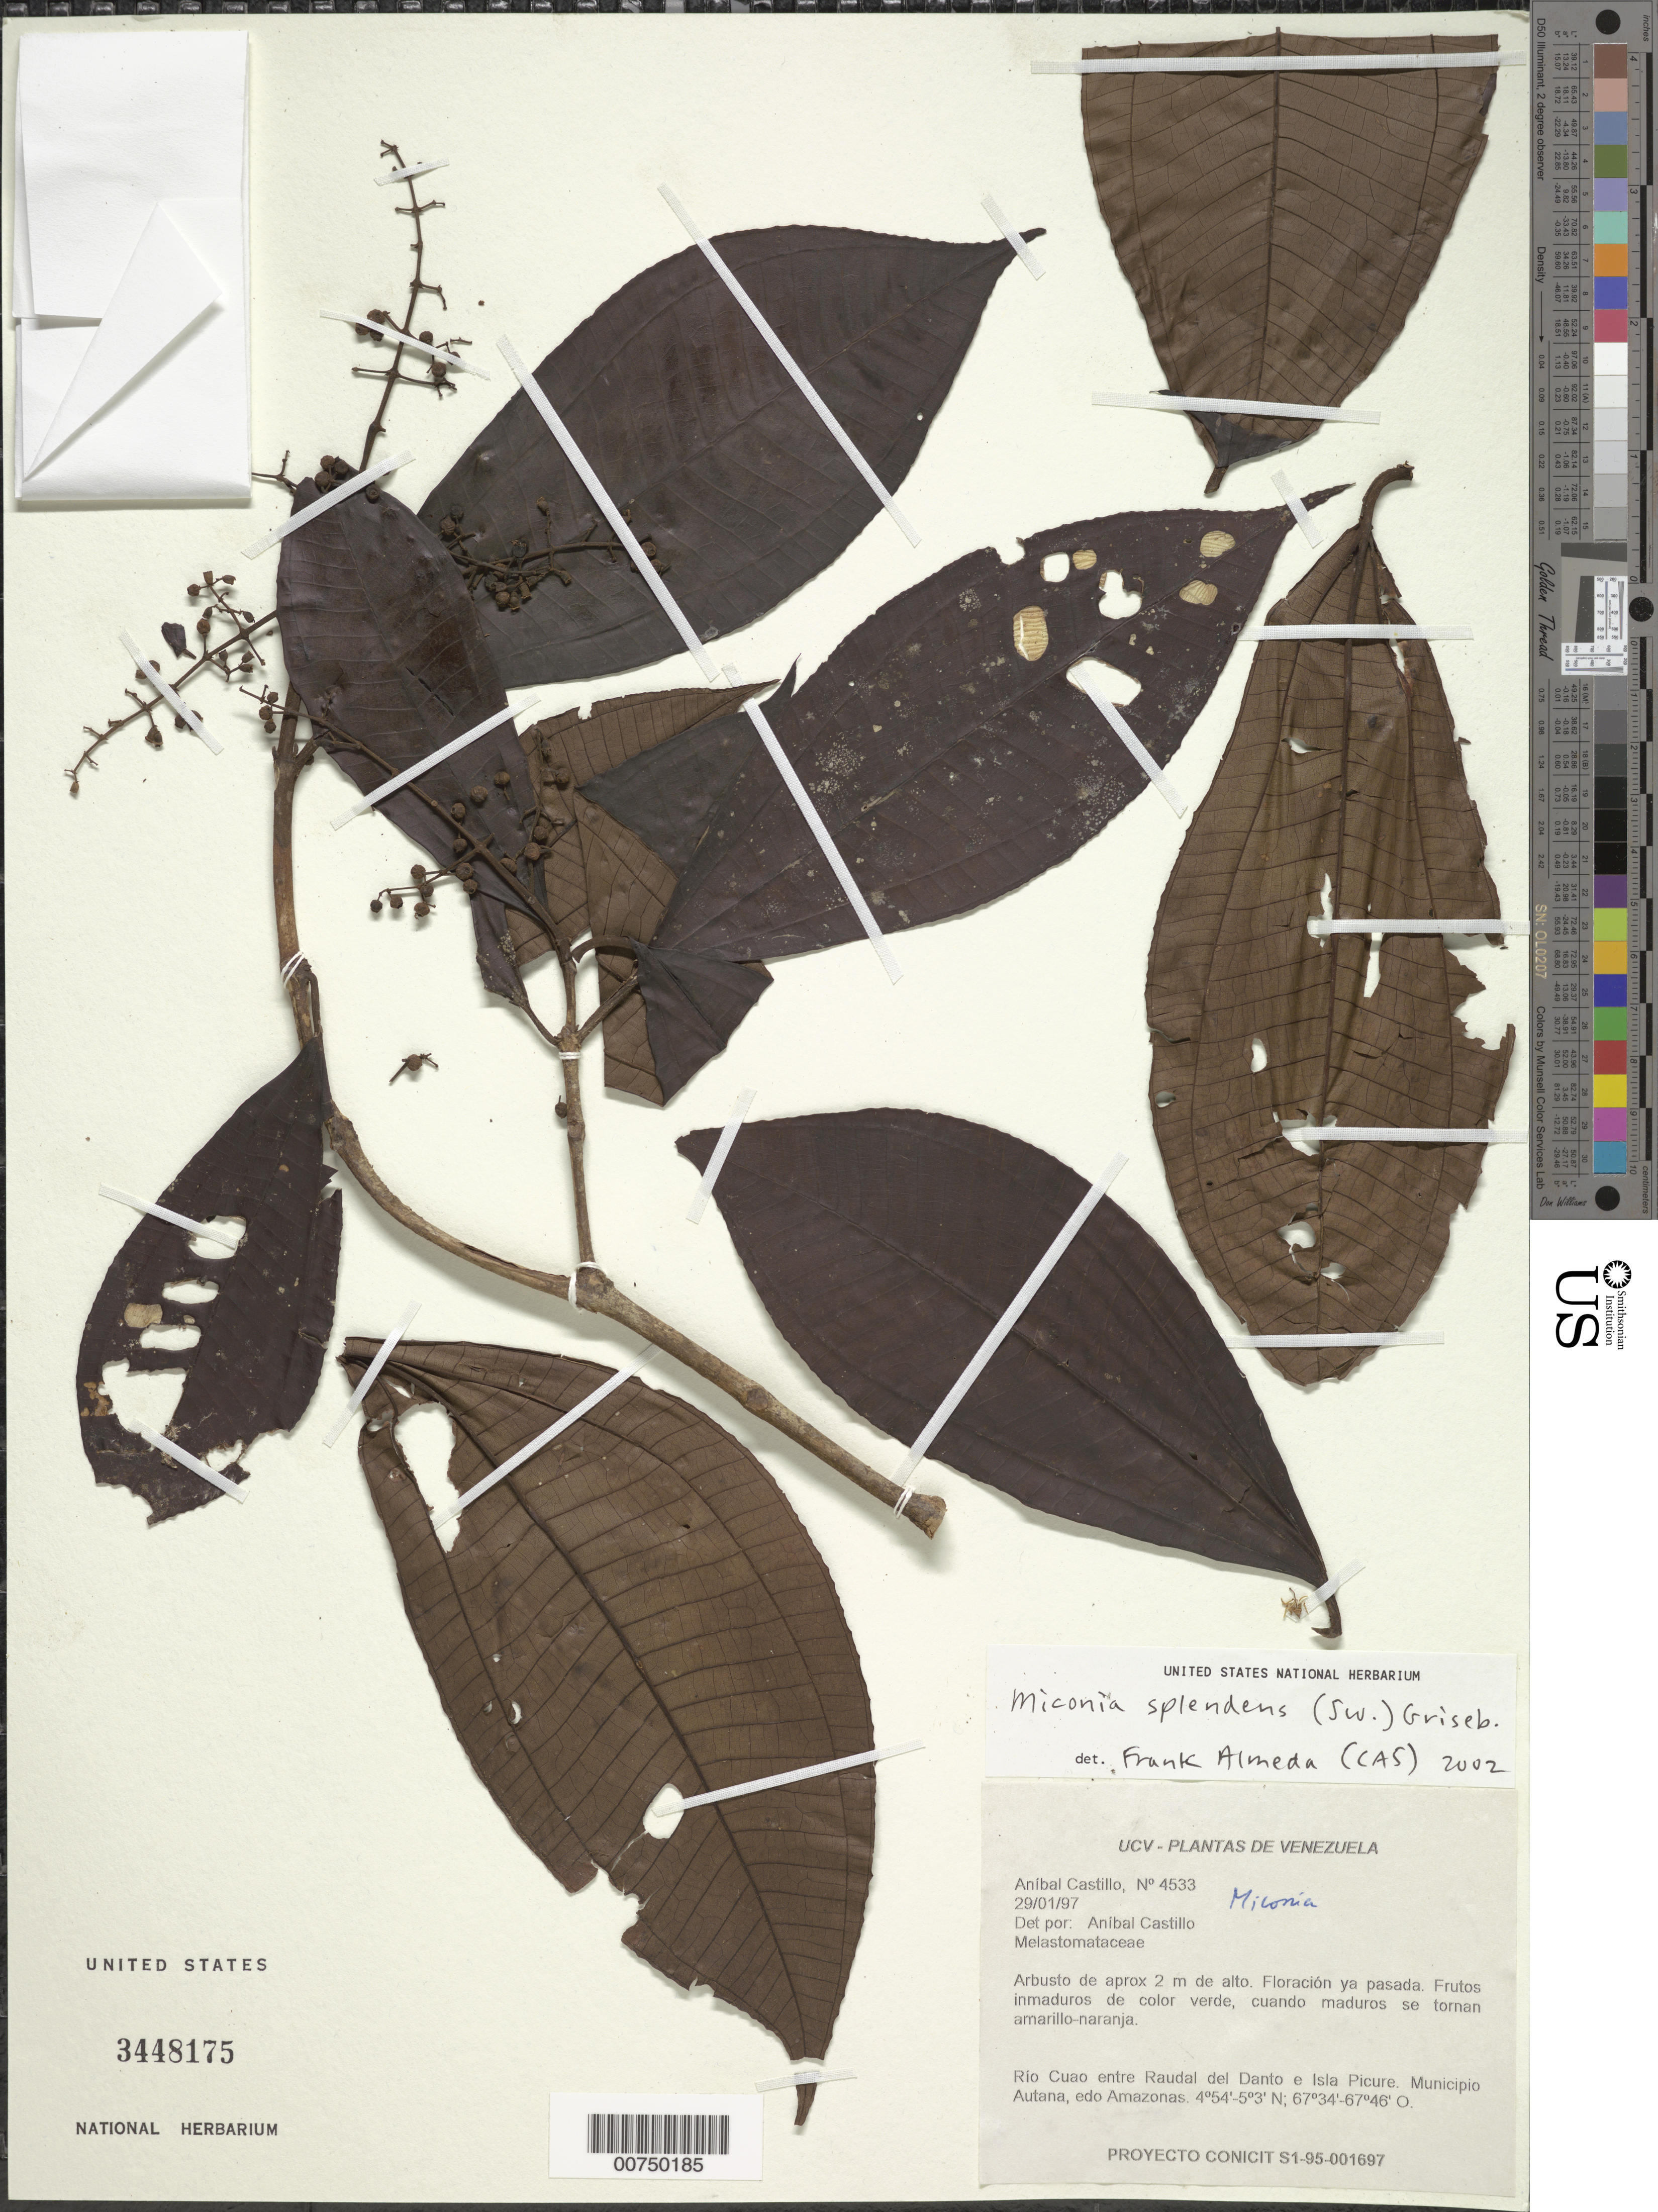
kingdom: Plantae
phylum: Tracheophyta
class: Magnoliopsida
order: Myrtales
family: Melastomataceae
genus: Miconia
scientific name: Miconia splendens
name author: (Sw.) Griseb.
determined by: Almeda, F.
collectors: A. Castillo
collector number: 4533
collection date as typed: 29-Jan-97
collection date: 1997-01-29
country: Venezuela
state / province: Amazonas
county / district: Autana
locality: Mun. Autana, Río Cuao, entre Raudal del Danto e Isla Picure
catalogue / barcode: US 3448175